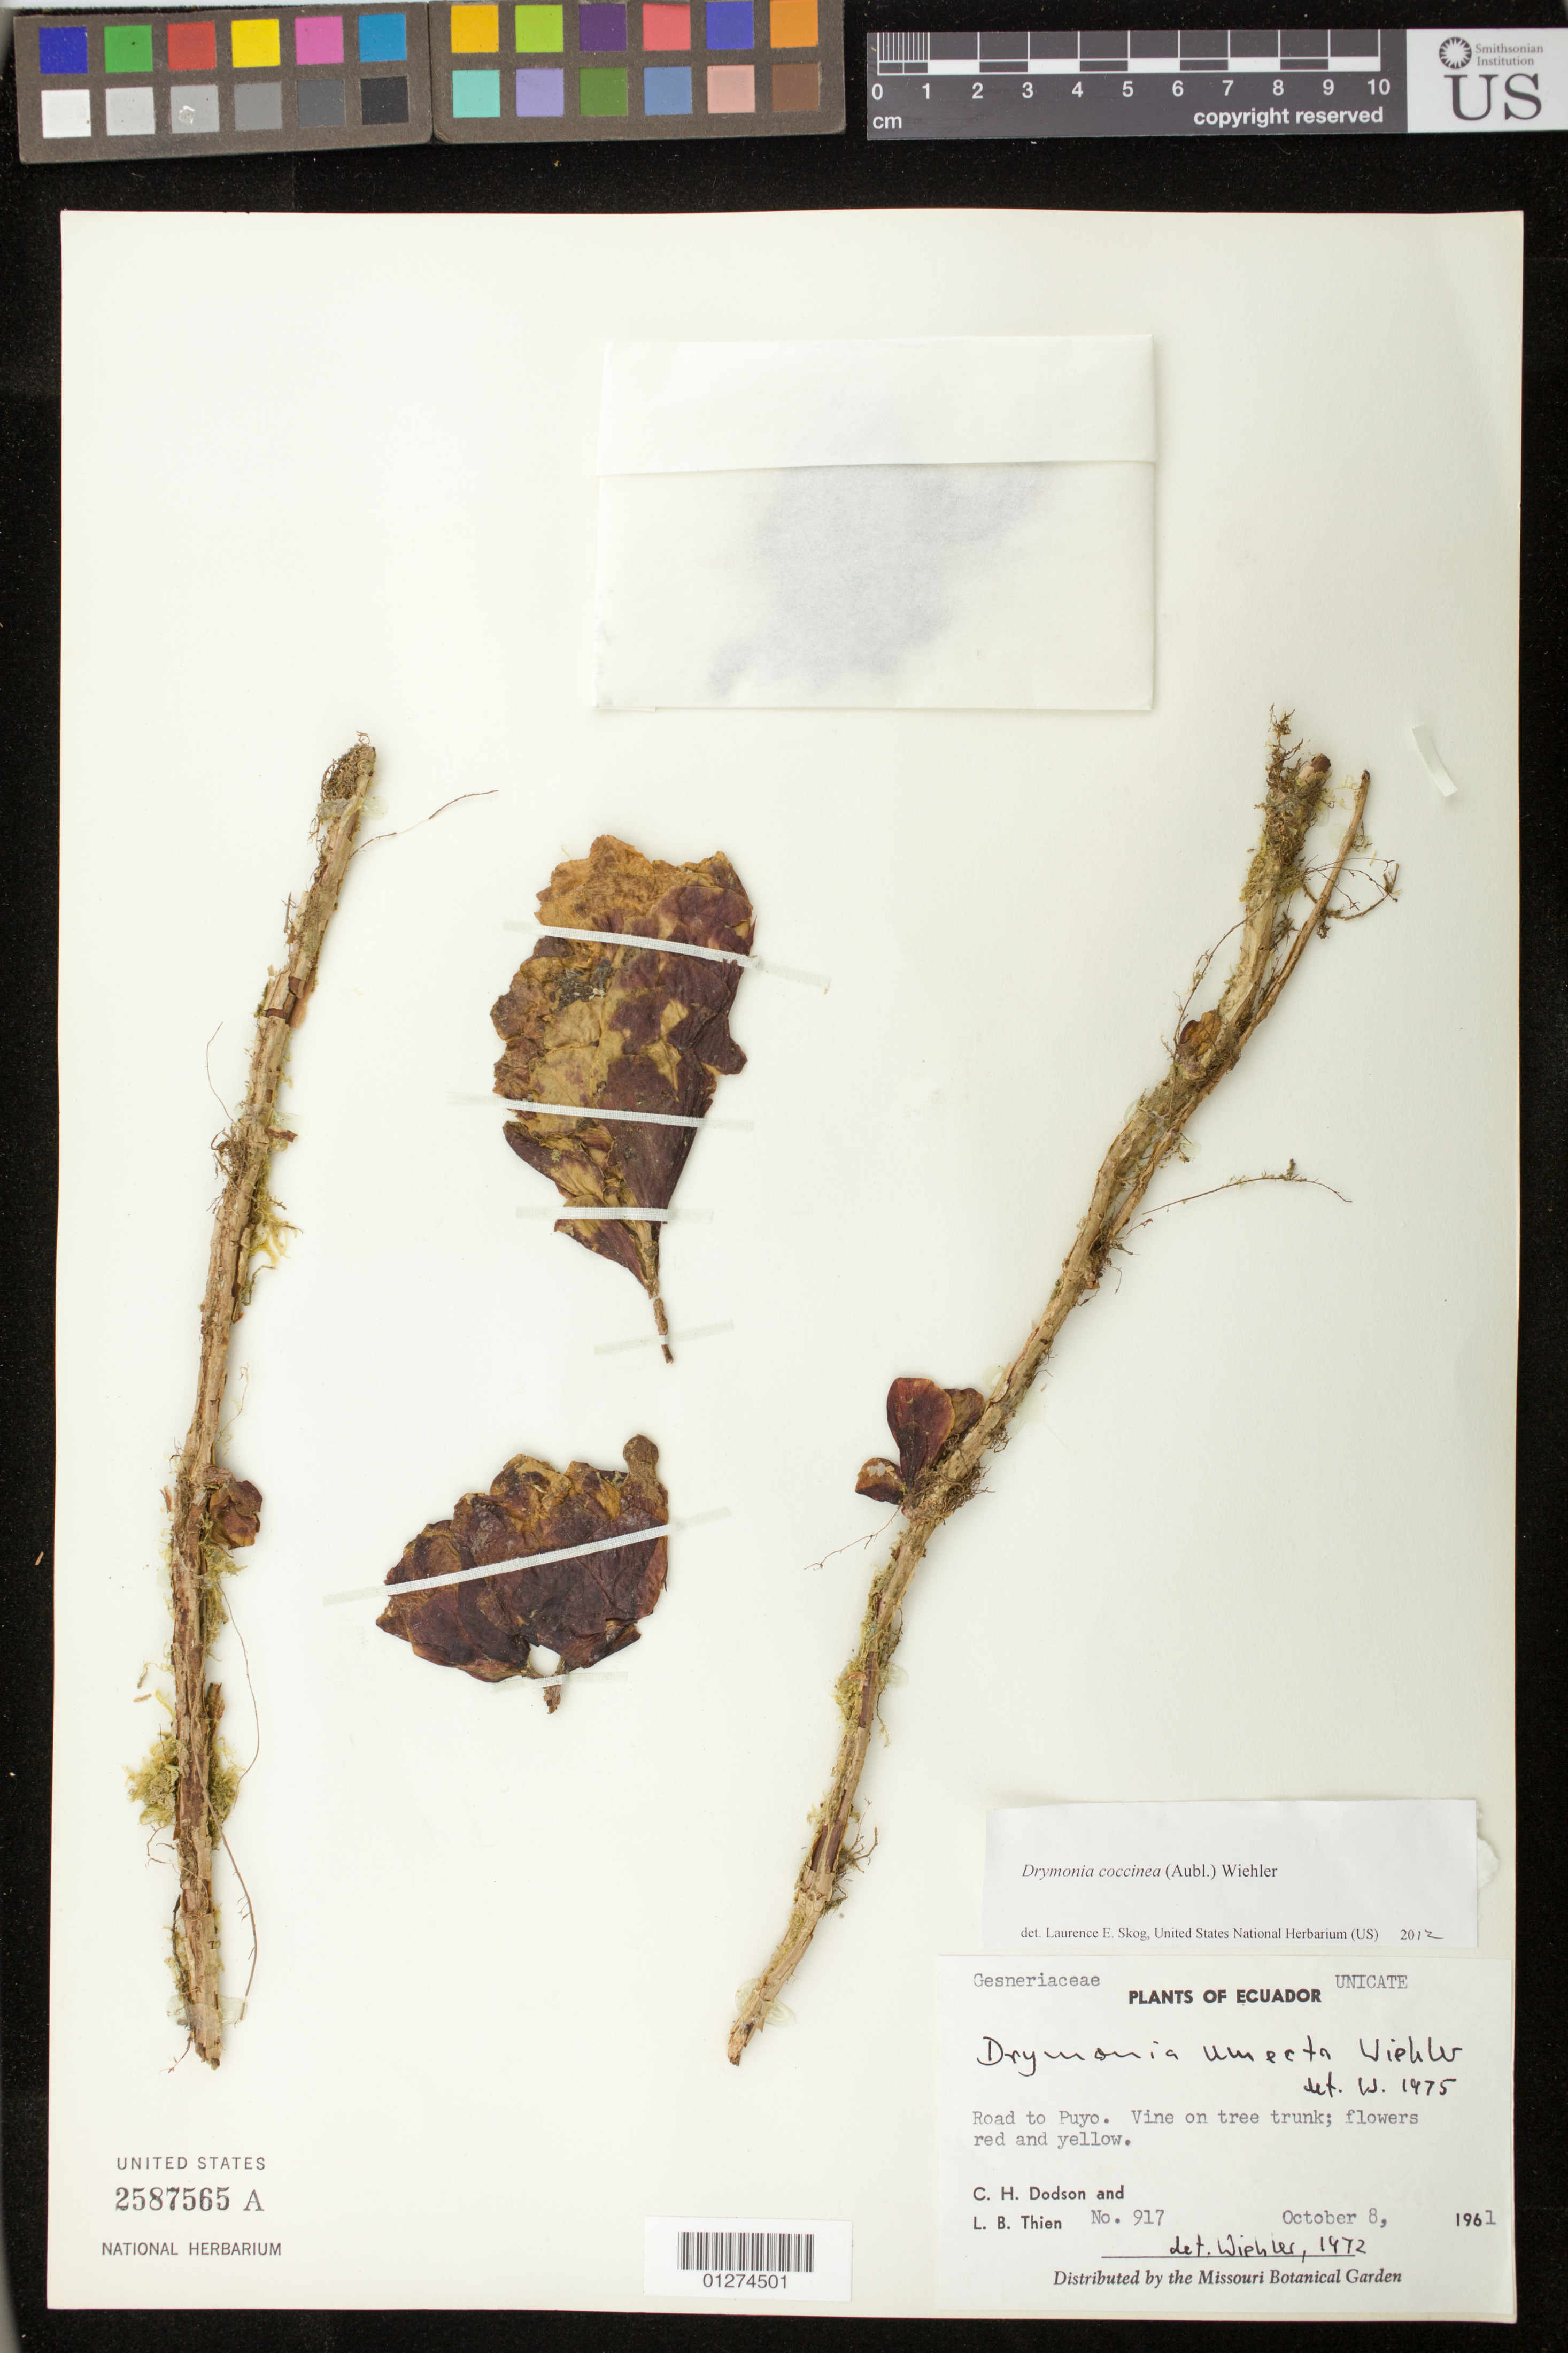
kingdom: Plantae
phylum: Tracheophyta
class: Magnoliopsida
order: Lamiales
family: Gesneriaceae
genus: Drymonia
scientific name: Drymonia coccinea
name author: (Aubl.) Wiehler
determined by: Skog, Laurence E.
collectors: C. H. Dodson & L. Thien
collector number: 917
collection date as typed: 08 Oct 1961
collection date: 1961-10-08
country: Ecuador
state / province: Pastaza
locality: Road to Puyo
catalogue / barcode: US 2587565A